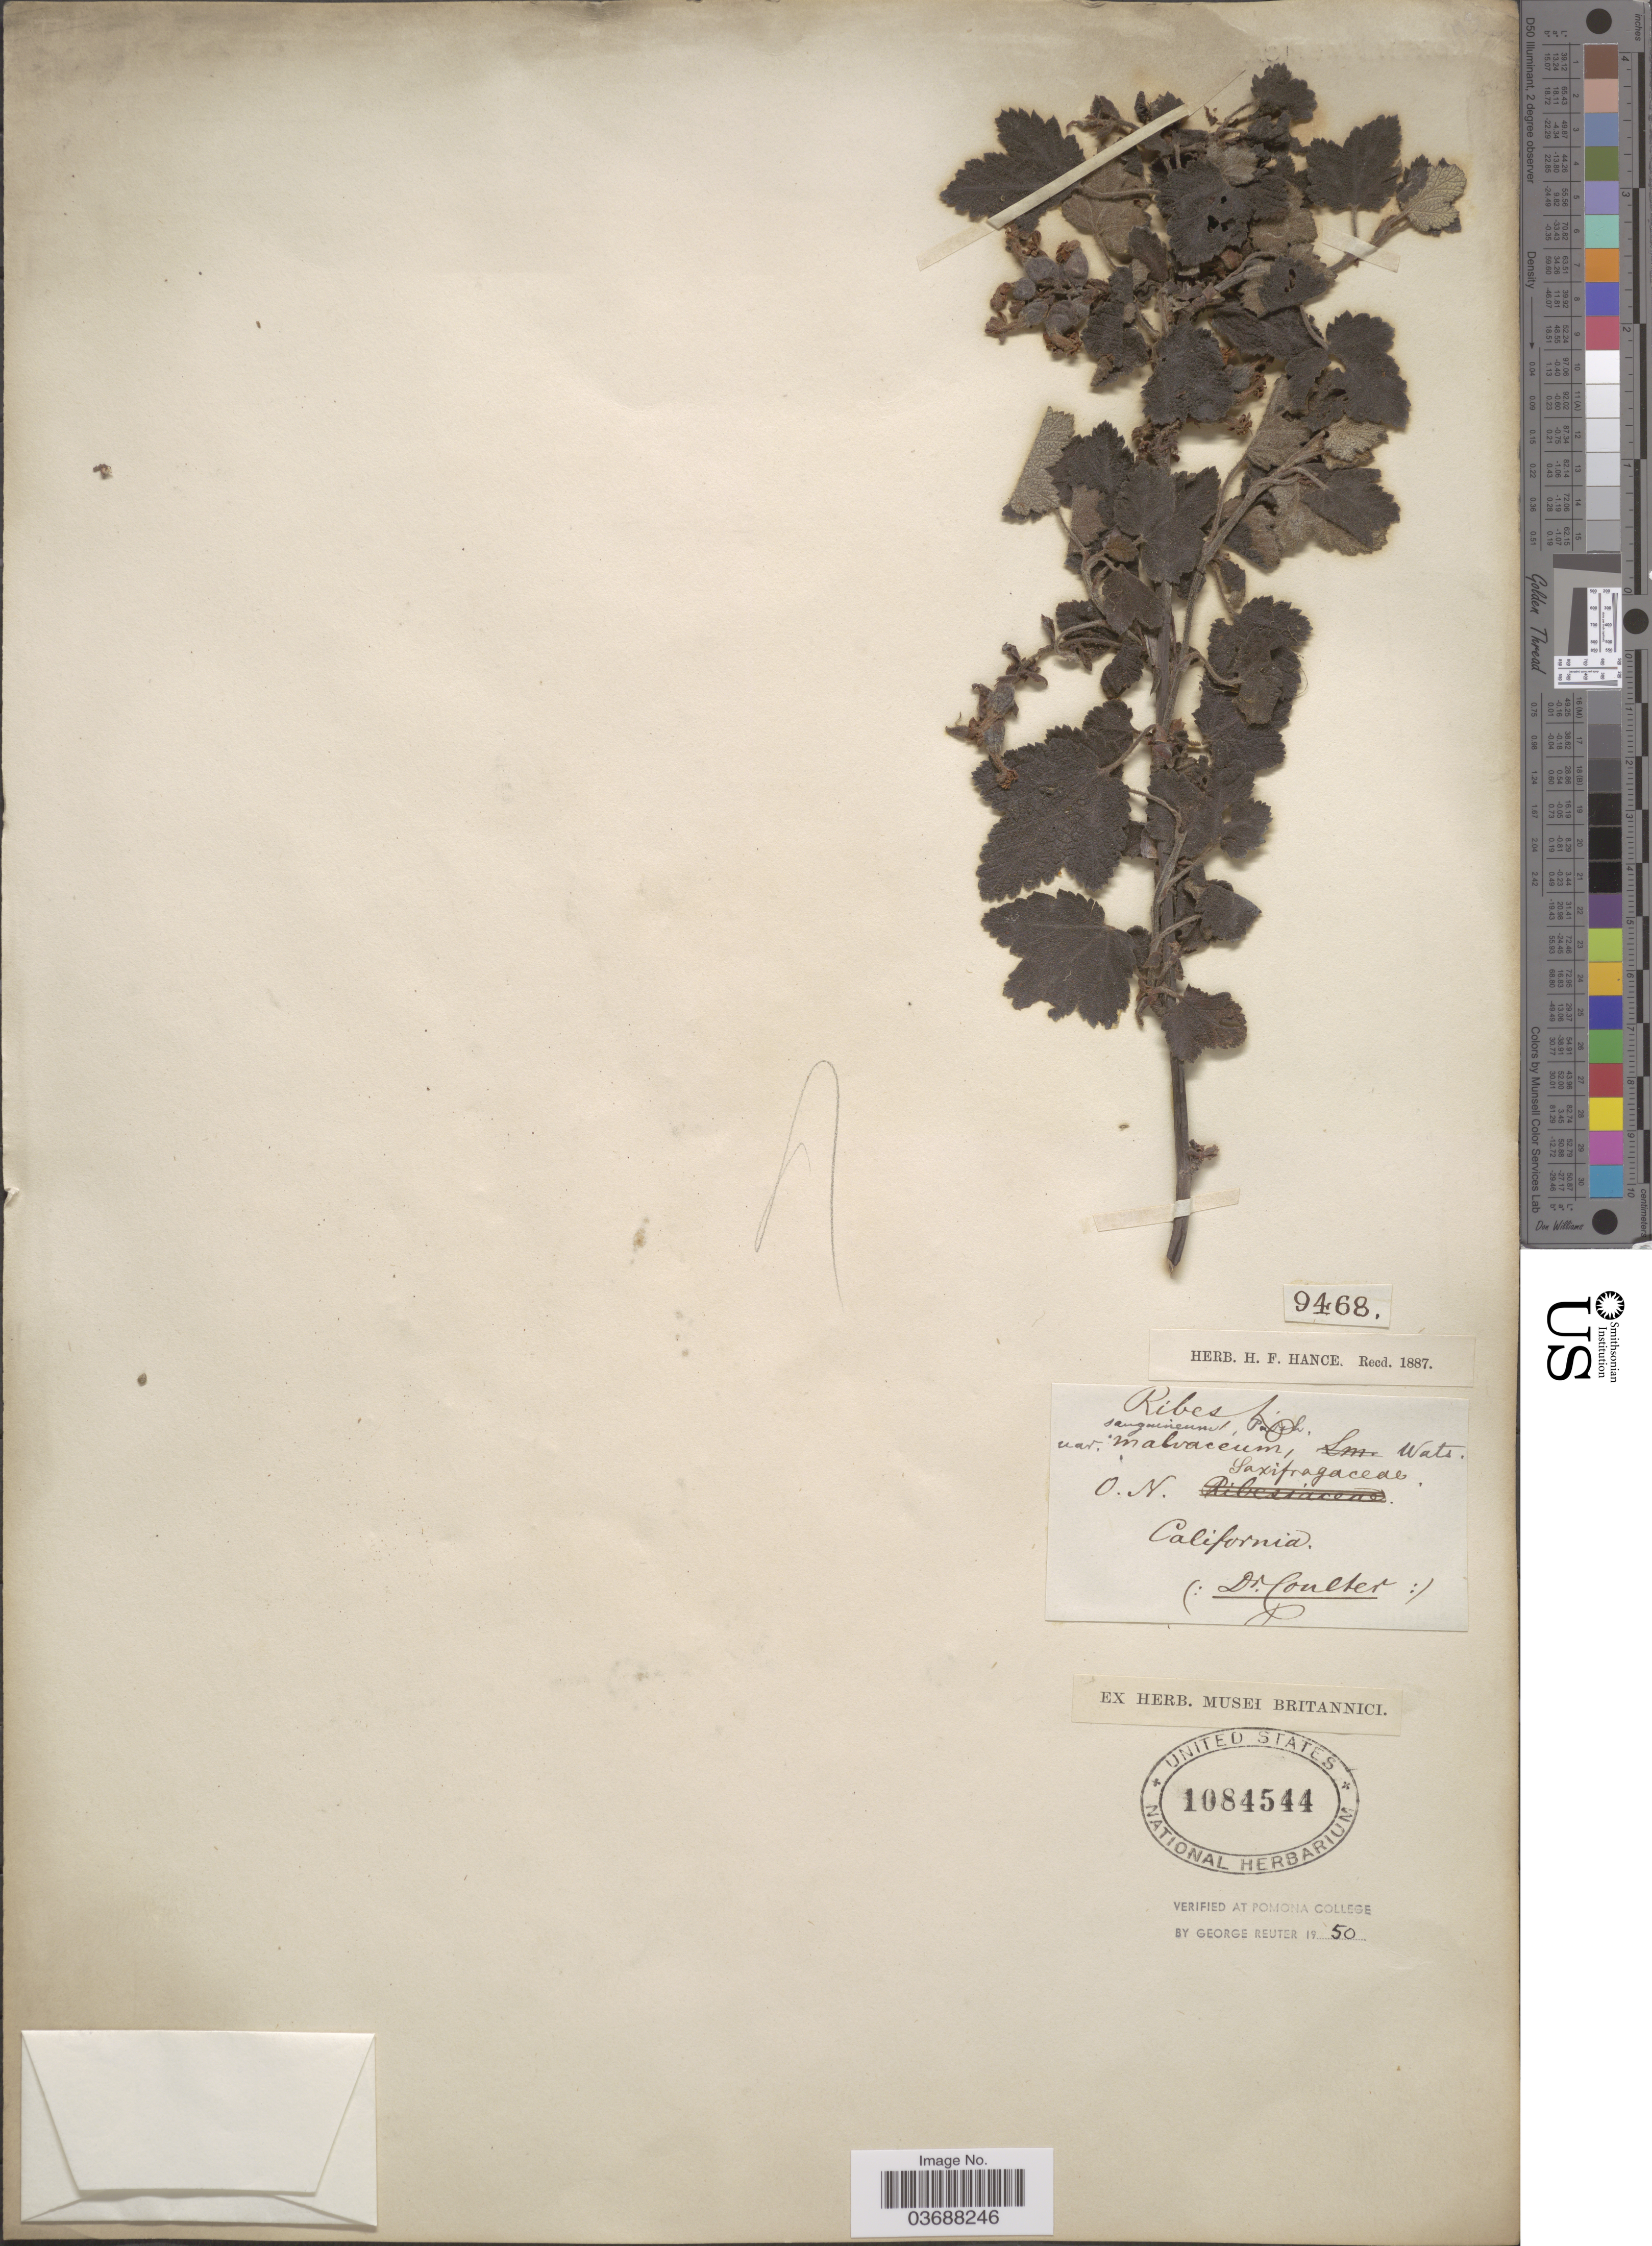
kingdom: Plantae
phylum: Tracheophyta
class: Magnoliopsida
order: Saxifragales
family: Grossulariaceae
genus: Ribes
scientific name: Ribes malvaceum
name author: Sm.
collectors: -- Coulter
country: United States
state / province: California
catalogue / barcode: US 1084544